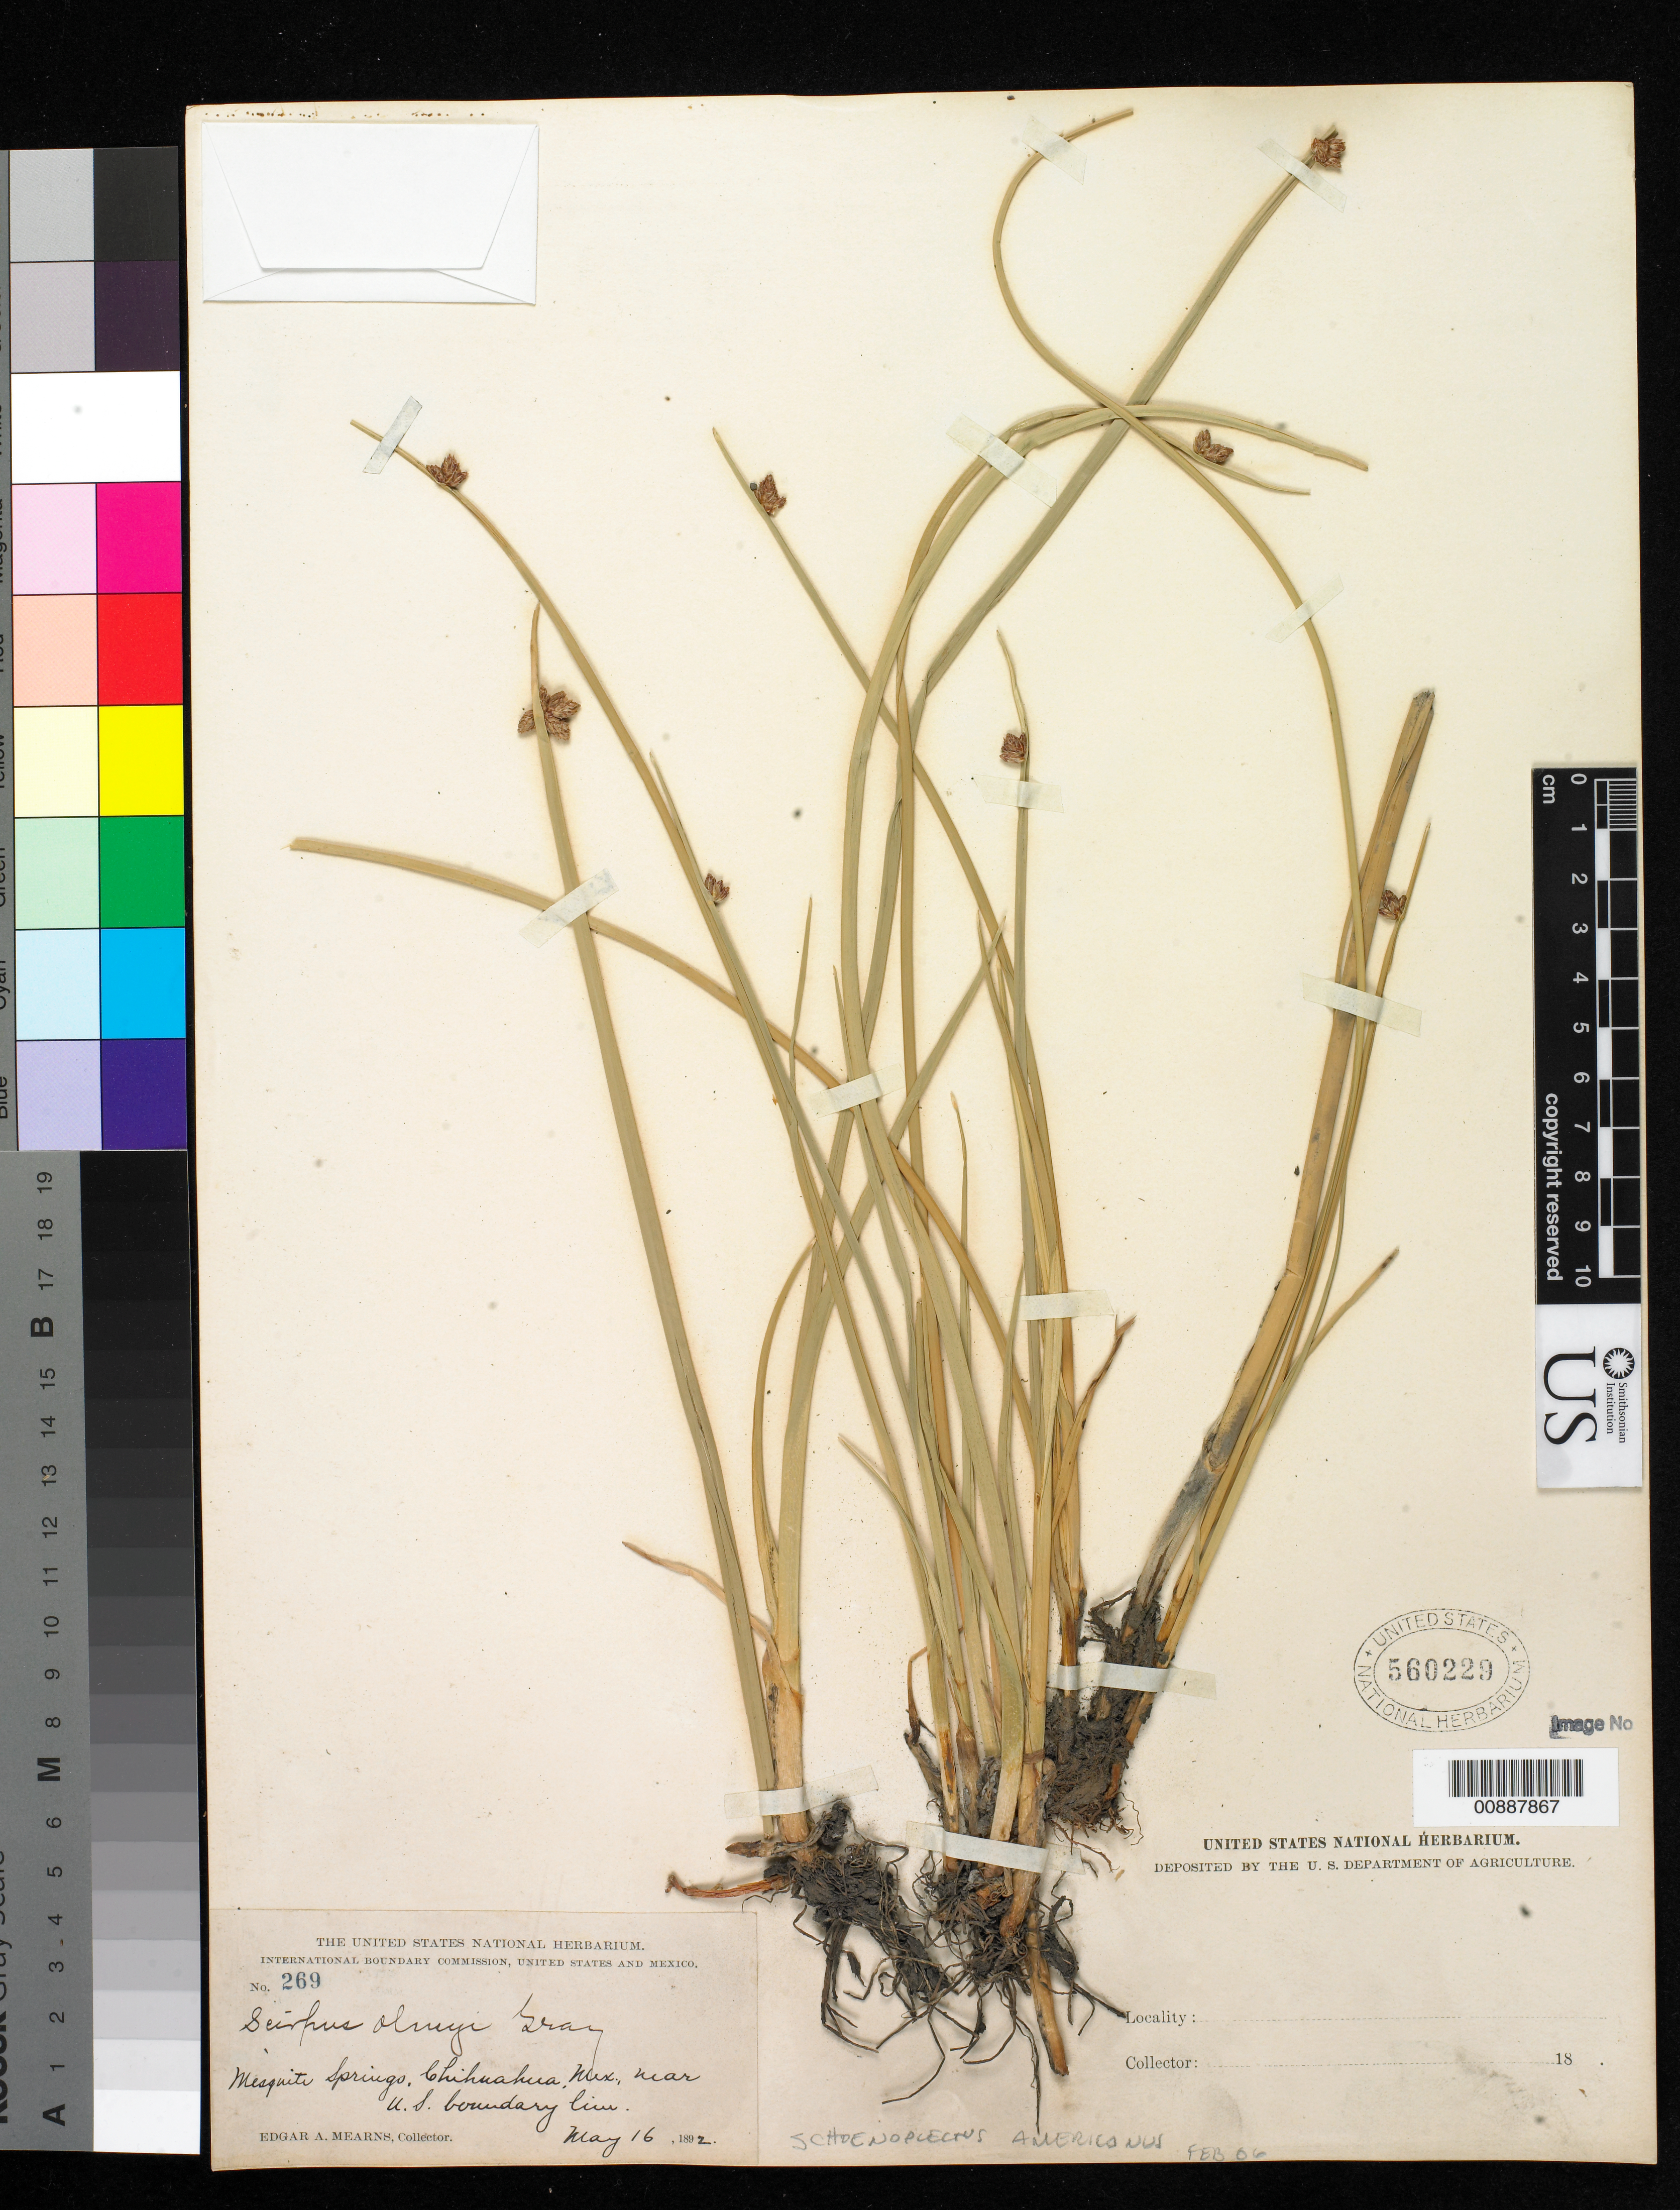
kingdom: Plantae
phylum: Tracheophyta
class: Liliopsida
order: Poales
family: Cyperaceae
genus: Schoenoplectus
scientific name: Schoenoplectus americanus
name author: (Pers.) Volkart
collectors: E. A. Mearns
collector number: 269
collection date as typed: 16 May 1892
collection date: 1892-05-16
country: Mexico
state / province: Chihuahua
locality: Mesquite Springs, Chihuahua, Mexico, near U.S. Boundary Line.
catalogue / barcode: US 560229